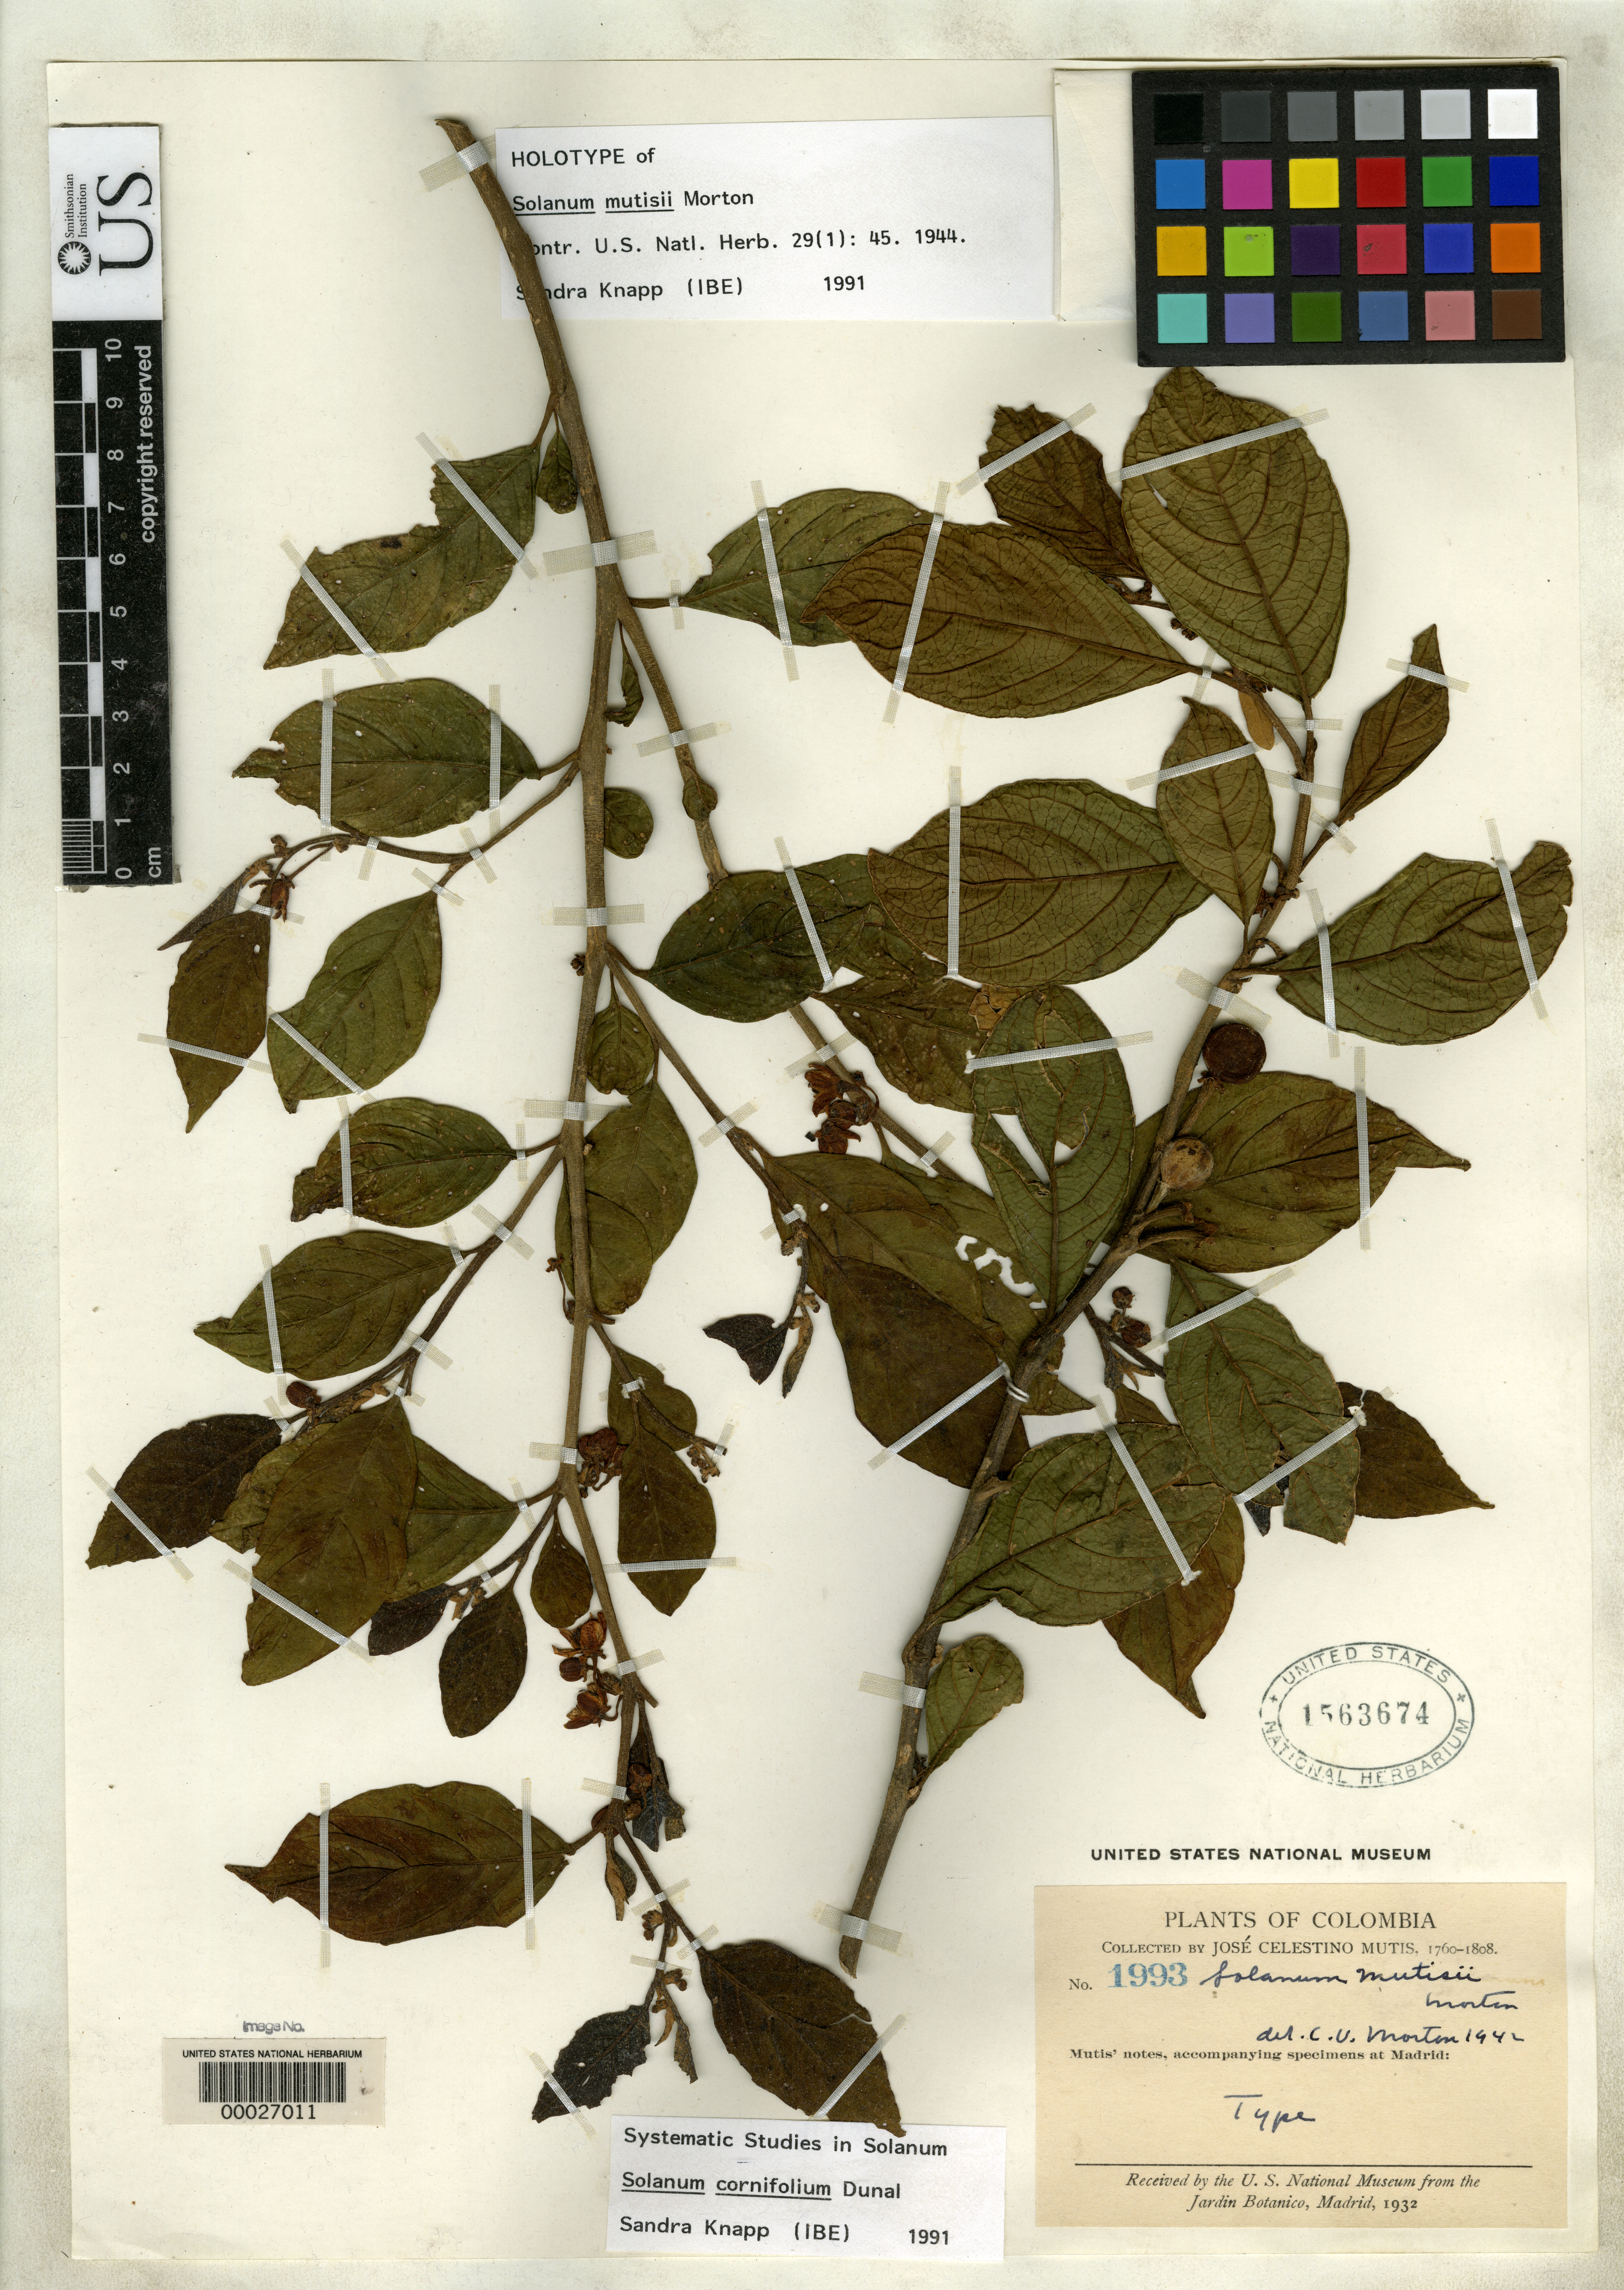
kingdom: Plantae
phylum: Tracheophyta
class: Magnoliopsida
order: Solanales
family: Solanaceae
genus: Solanum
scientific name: Solanum mutisii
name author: C.V. Morton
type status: Holotype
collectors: J. C. B. Mutis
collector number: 1993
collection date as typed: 1760 to -- --- 1808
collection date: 1760/1808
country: Colombia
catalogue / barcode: US 1563674